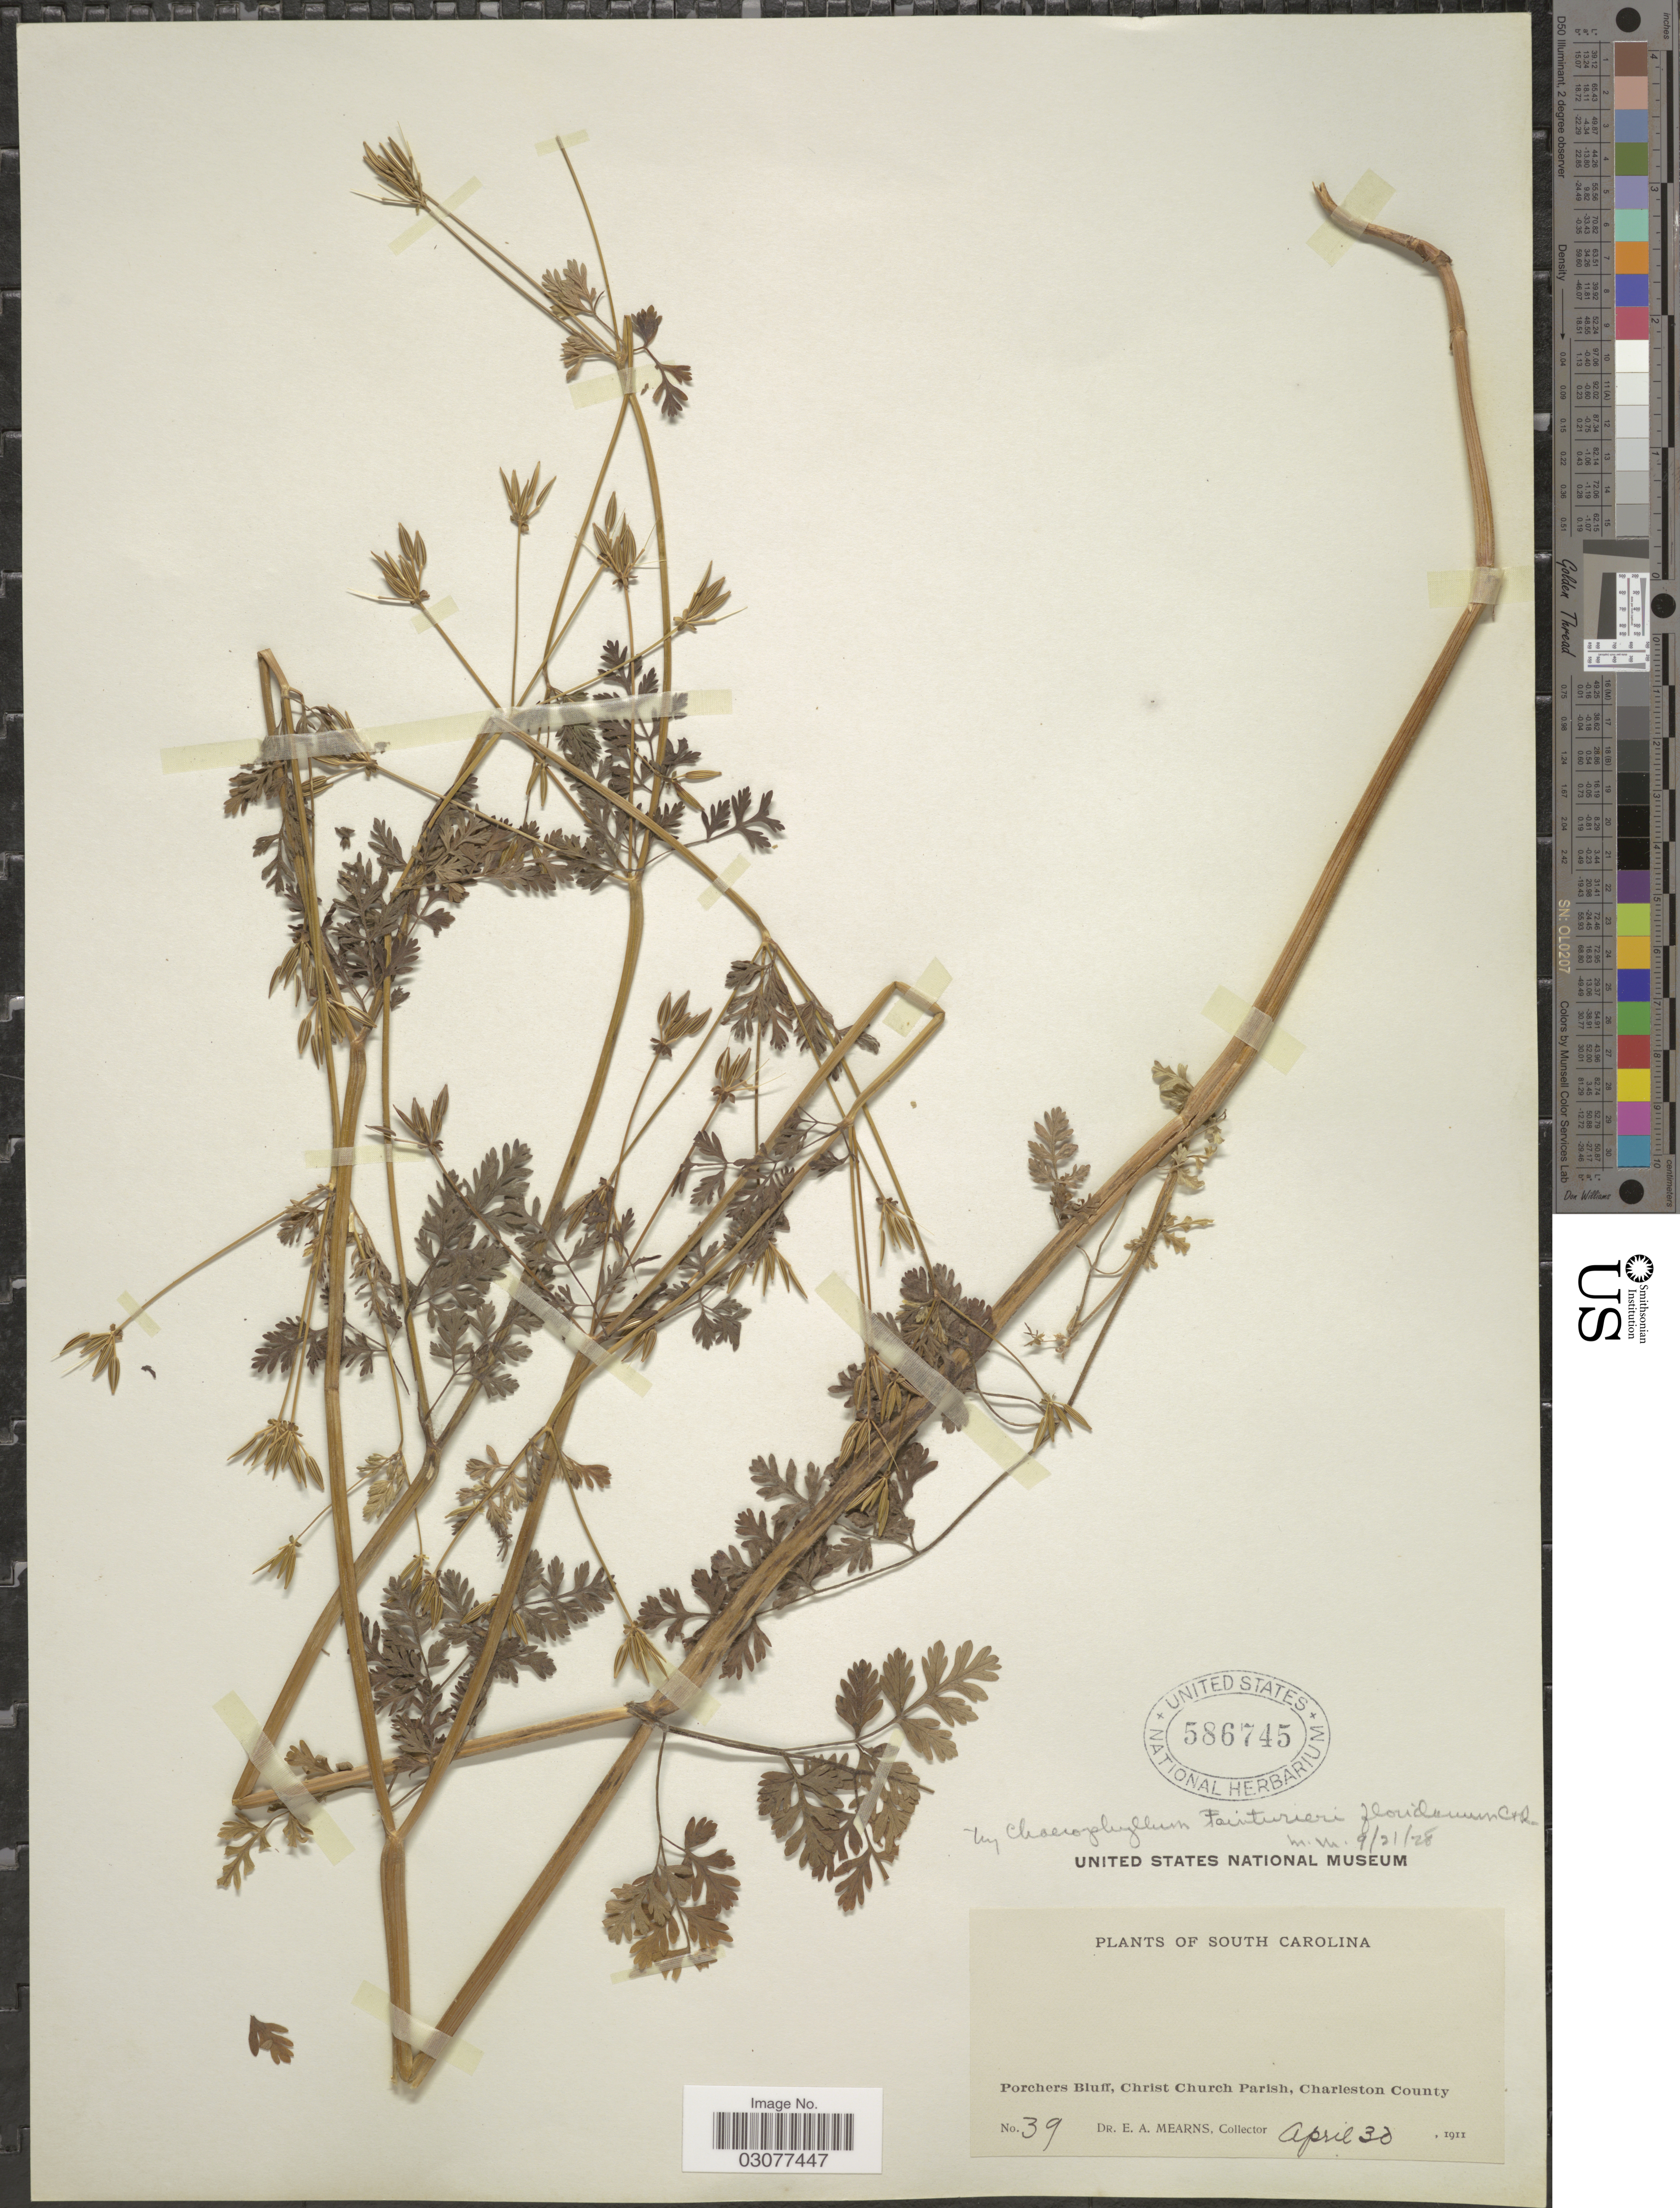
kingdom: Plantae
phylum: Tracheophyta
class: Magnoliopsida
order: Apiales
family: Apiaceae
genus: Chaerophyllum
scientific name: Chaerophyllum tainturieri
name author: Hook.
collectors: E. A. Mearns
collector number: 39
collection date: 1911-04-30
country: United States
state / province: South Carolina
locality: Porchers Bluff, Christ Church Parish, Charleston County.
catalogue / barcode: US 586745